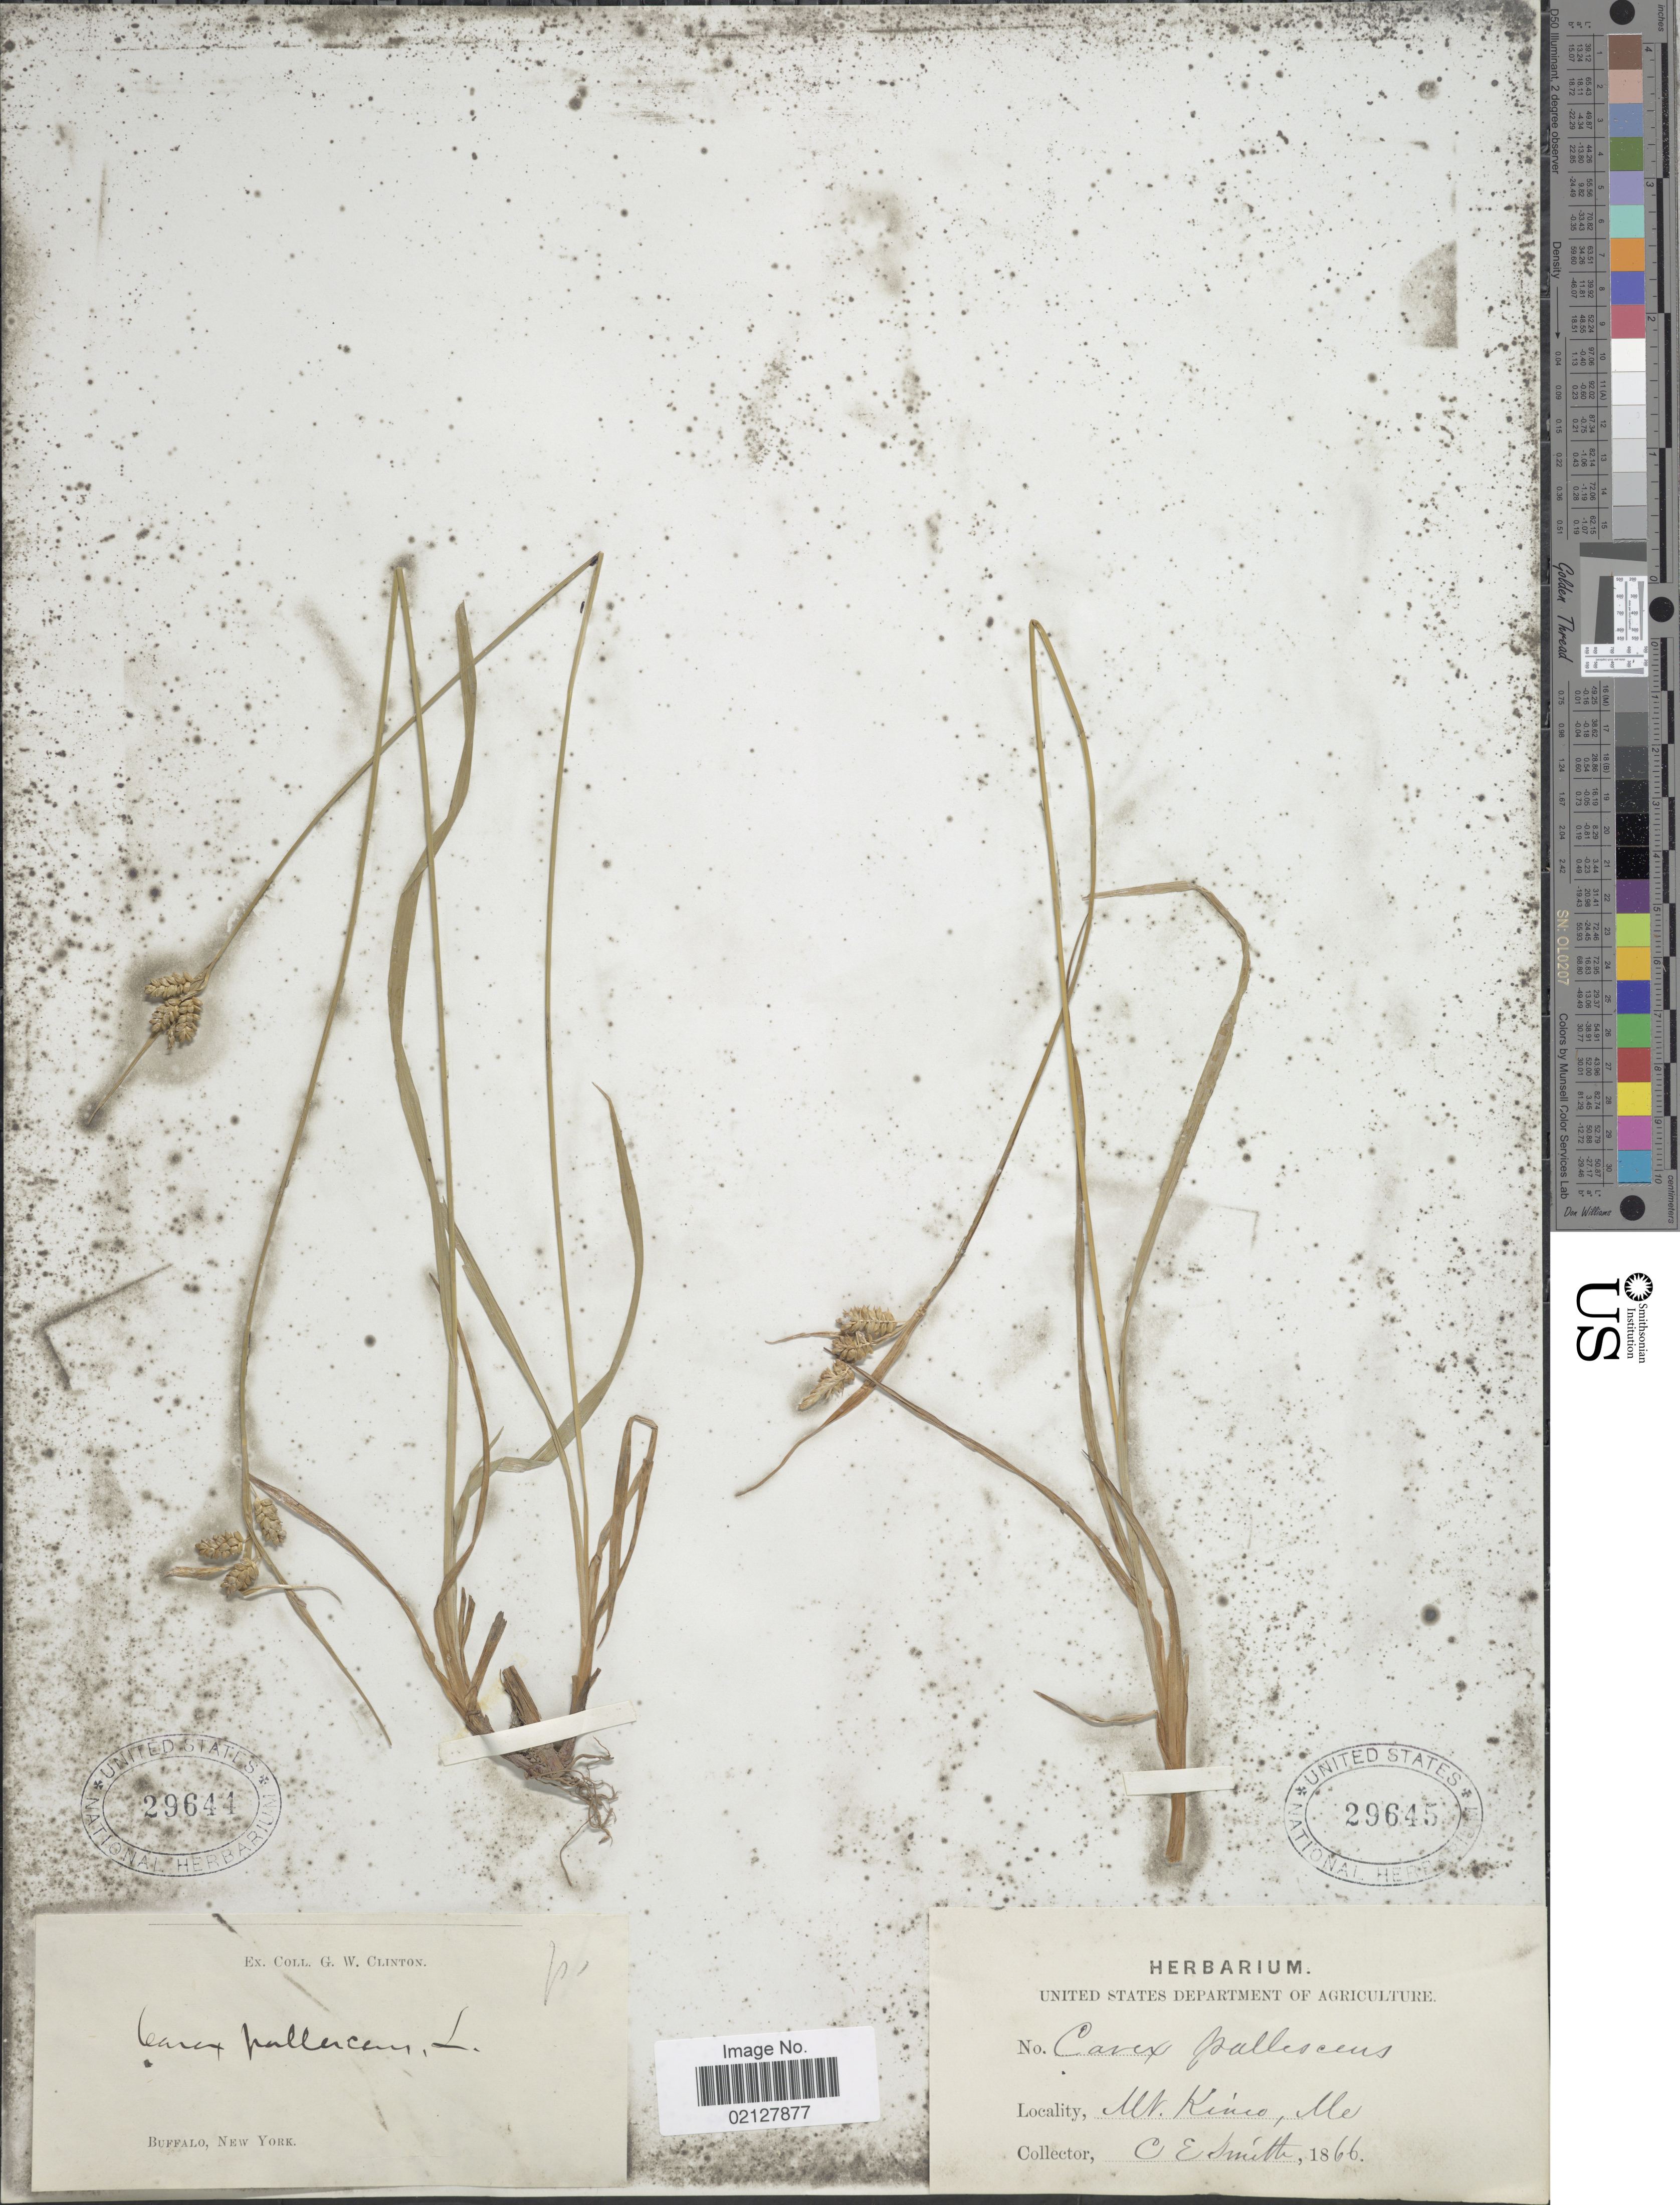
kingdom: Plantae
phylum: Tracheophyta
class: Liliopsida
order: Poales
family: Cyperaceae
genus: Carex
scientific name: Carex pallescens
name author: L.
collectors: ex herb. G. W. Clinton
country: United States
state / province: New York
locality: Buffalo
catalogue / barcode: US 29644